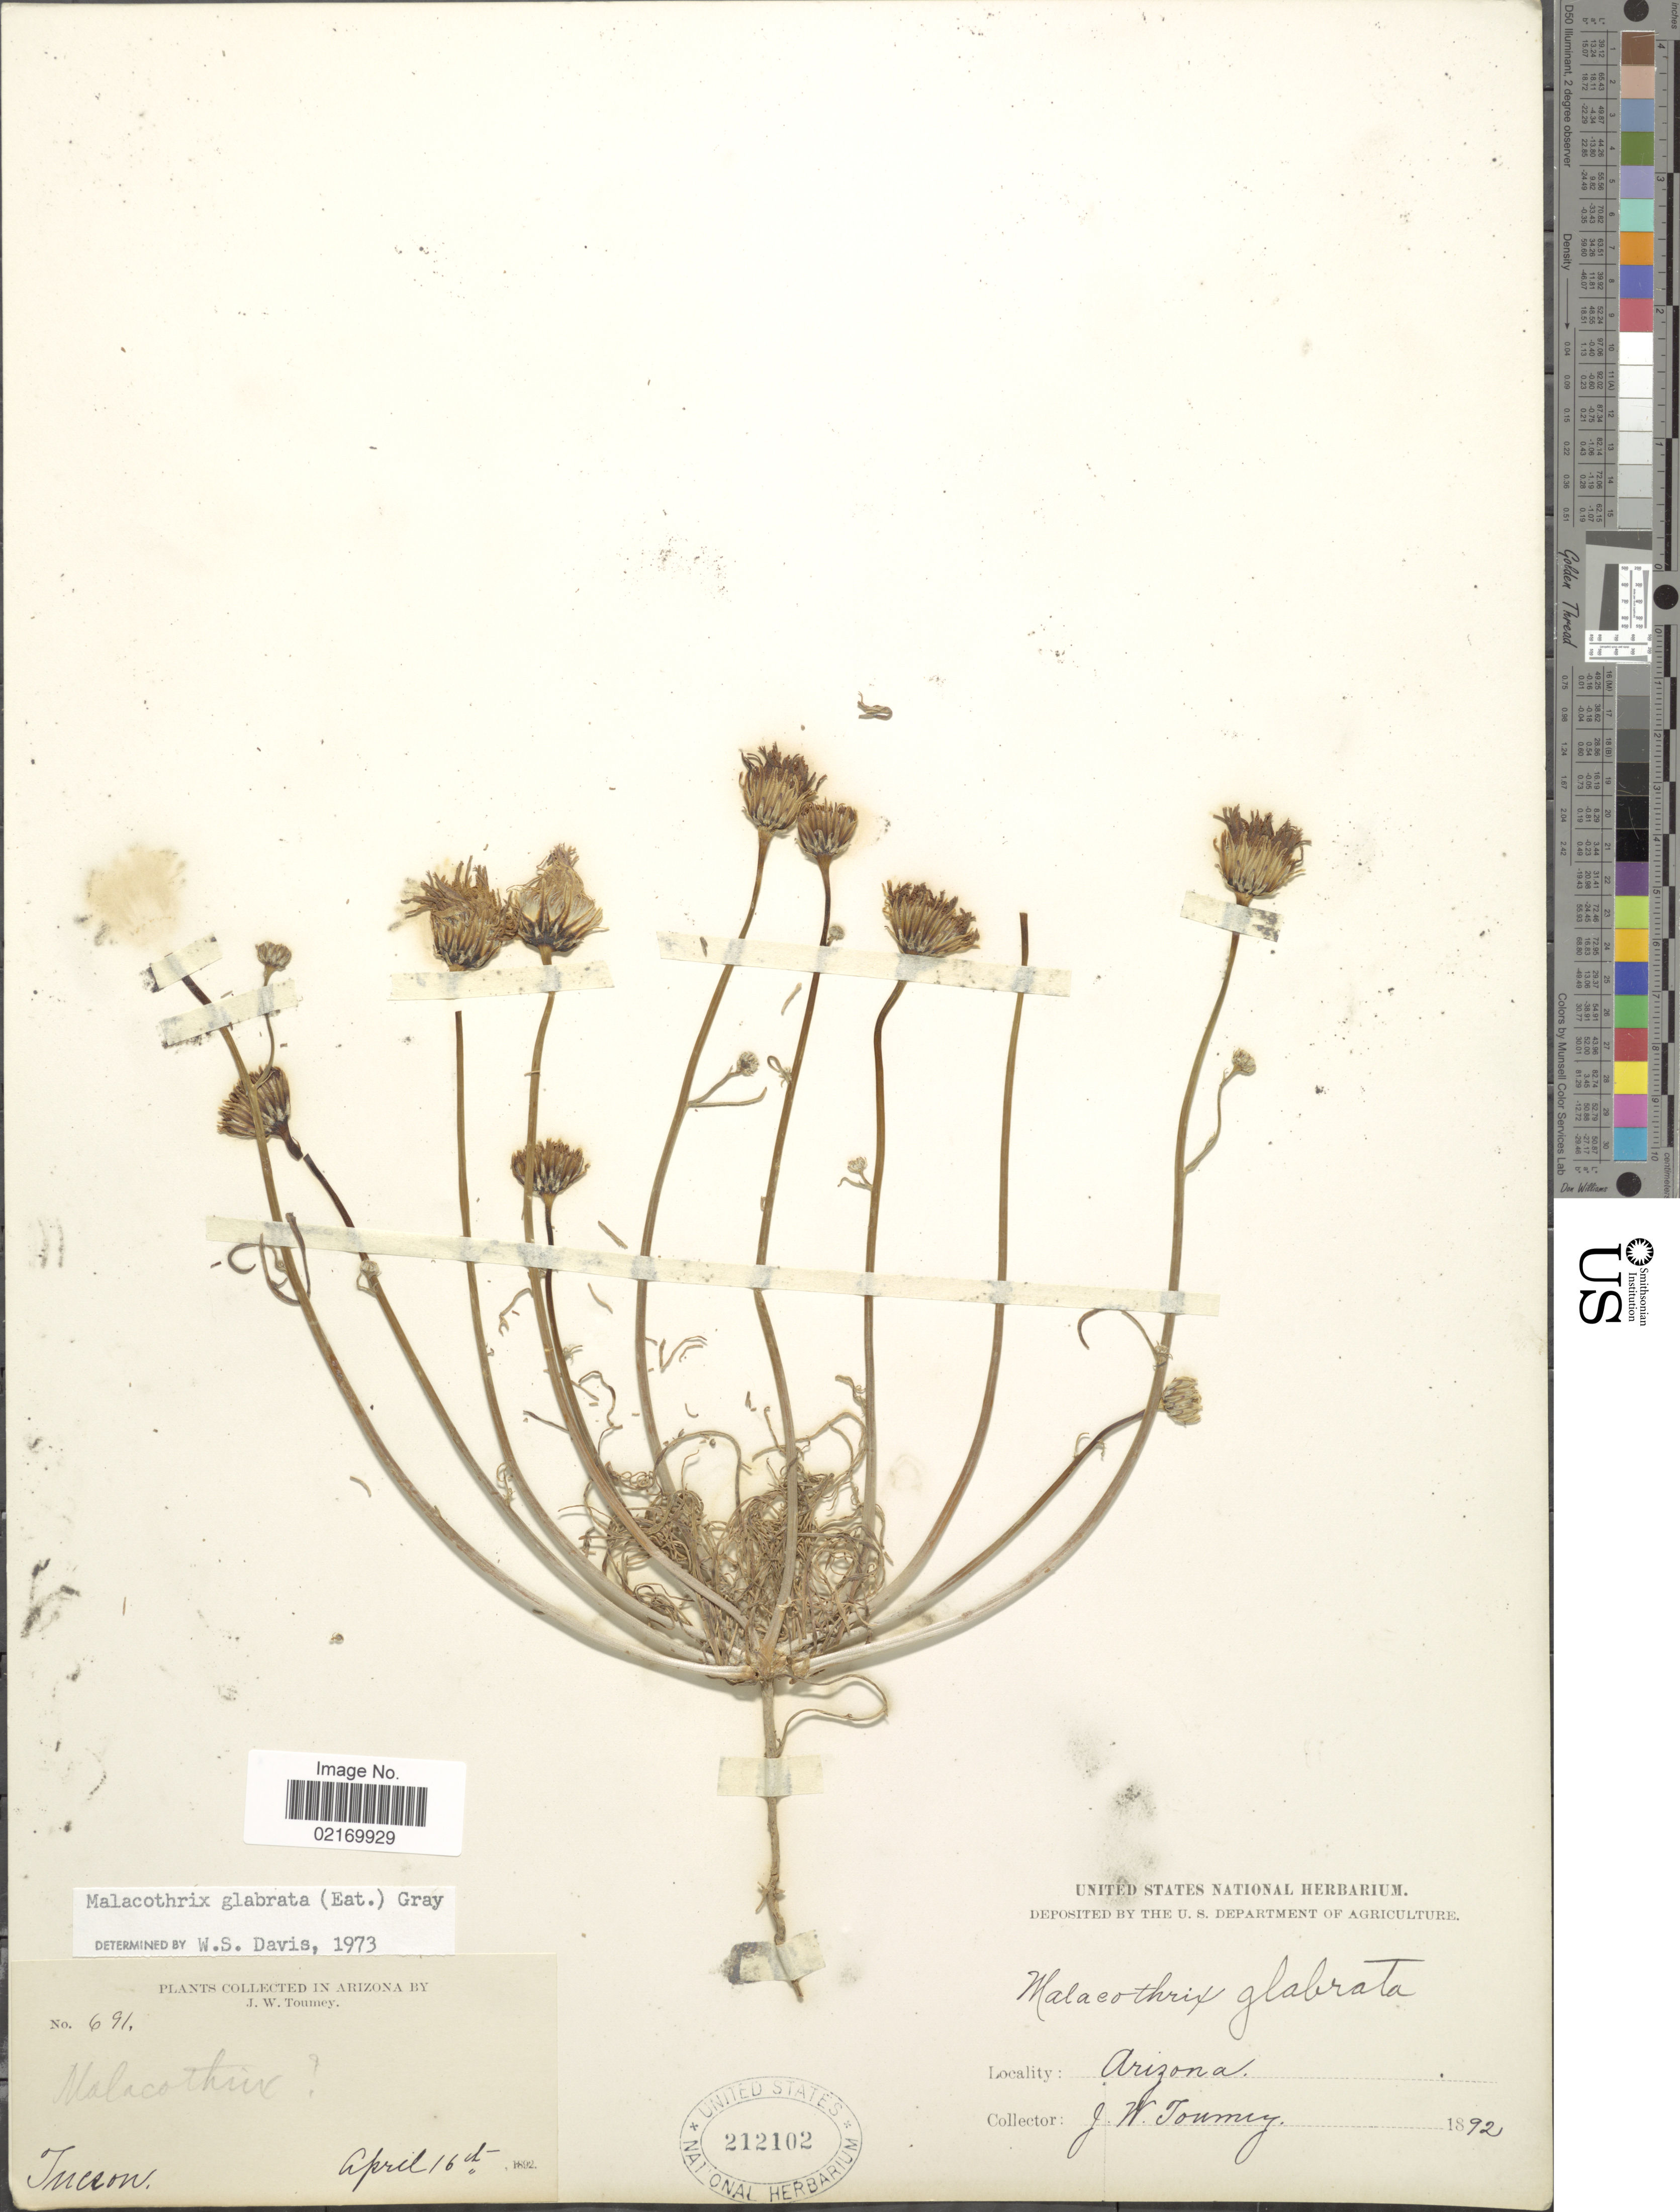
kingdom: Plantae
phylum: Tracheophyta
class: Magnoliopsida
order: Asterales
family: Asteraceae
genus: Malacothrix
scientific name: Malacothrix glabrata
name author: (A. Gray ex D.C. Eaton) A. Gray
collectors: J. W. Toumey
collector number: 691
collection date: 1892-04-16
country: United States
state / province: Arizona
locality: Tucson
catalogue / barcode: US 212102